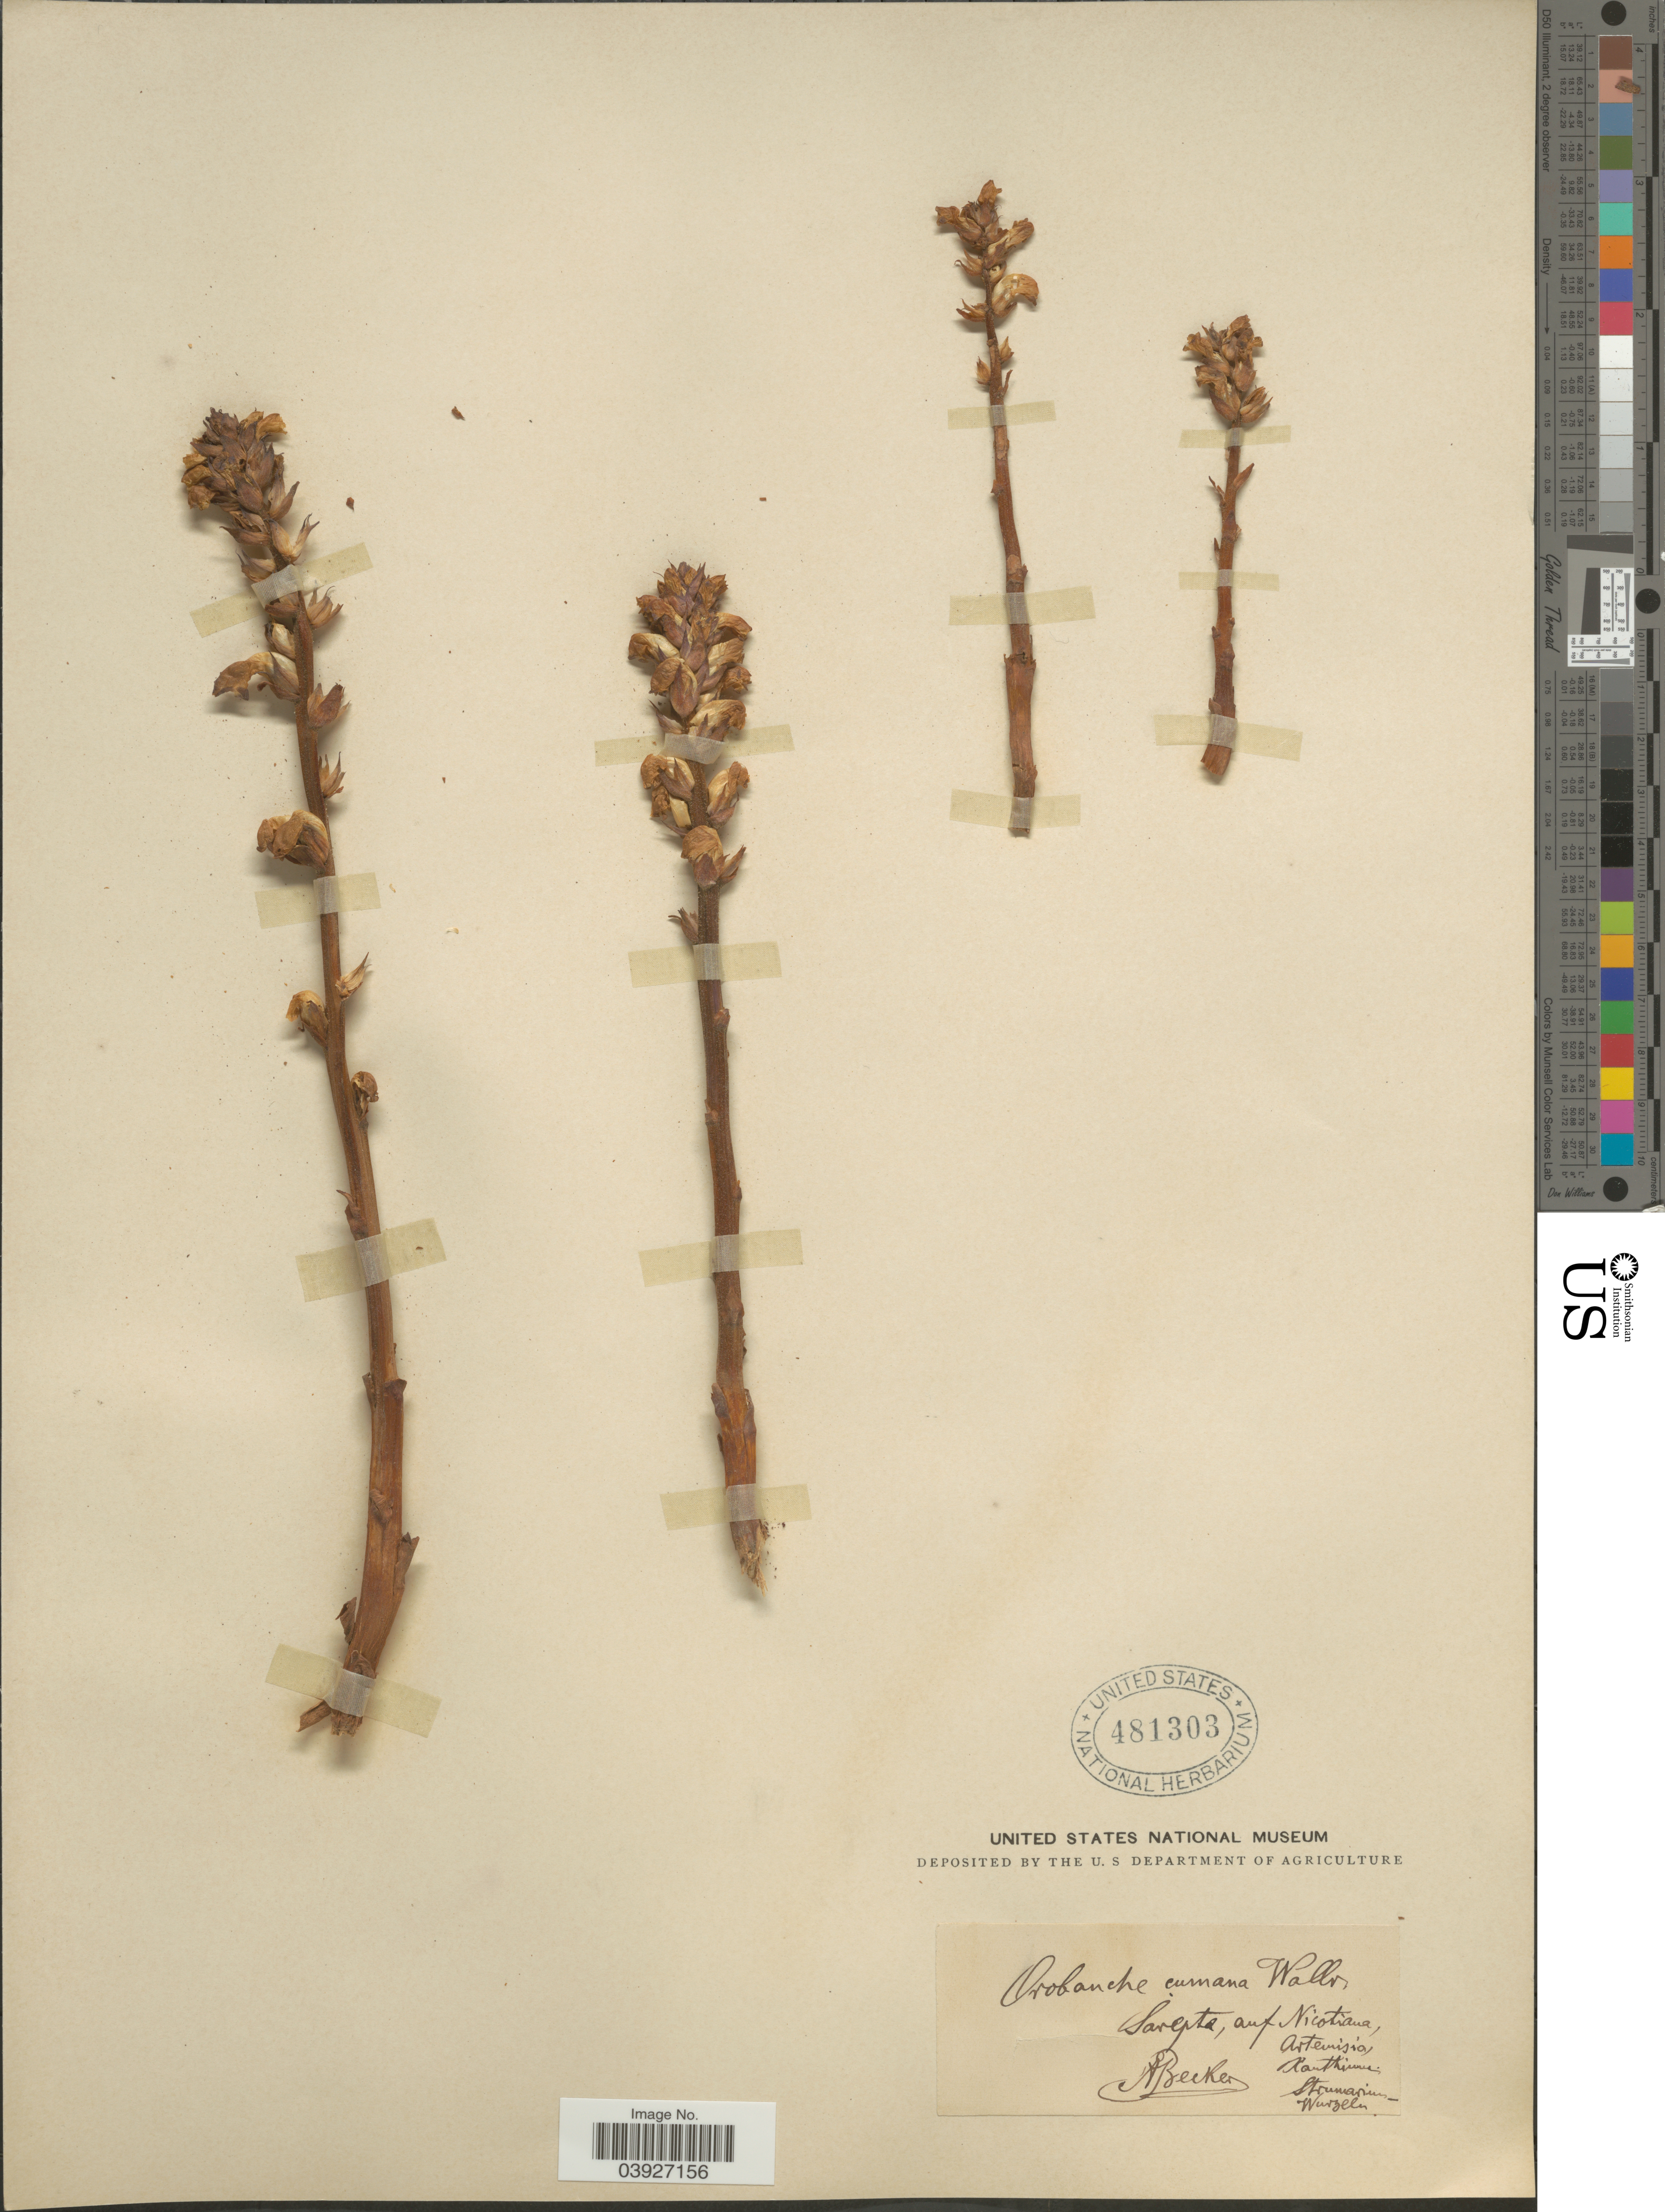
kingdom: Plantae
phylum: Tracheophyta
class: Magnoliopsida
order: Lamiales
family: Orobanchaceae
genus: Orobanche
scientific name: Orobanche cumana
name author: Wallr.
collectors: A. Becker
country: Russian Federation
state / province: Volgograd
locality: Sarepta.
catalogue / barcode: US 481303